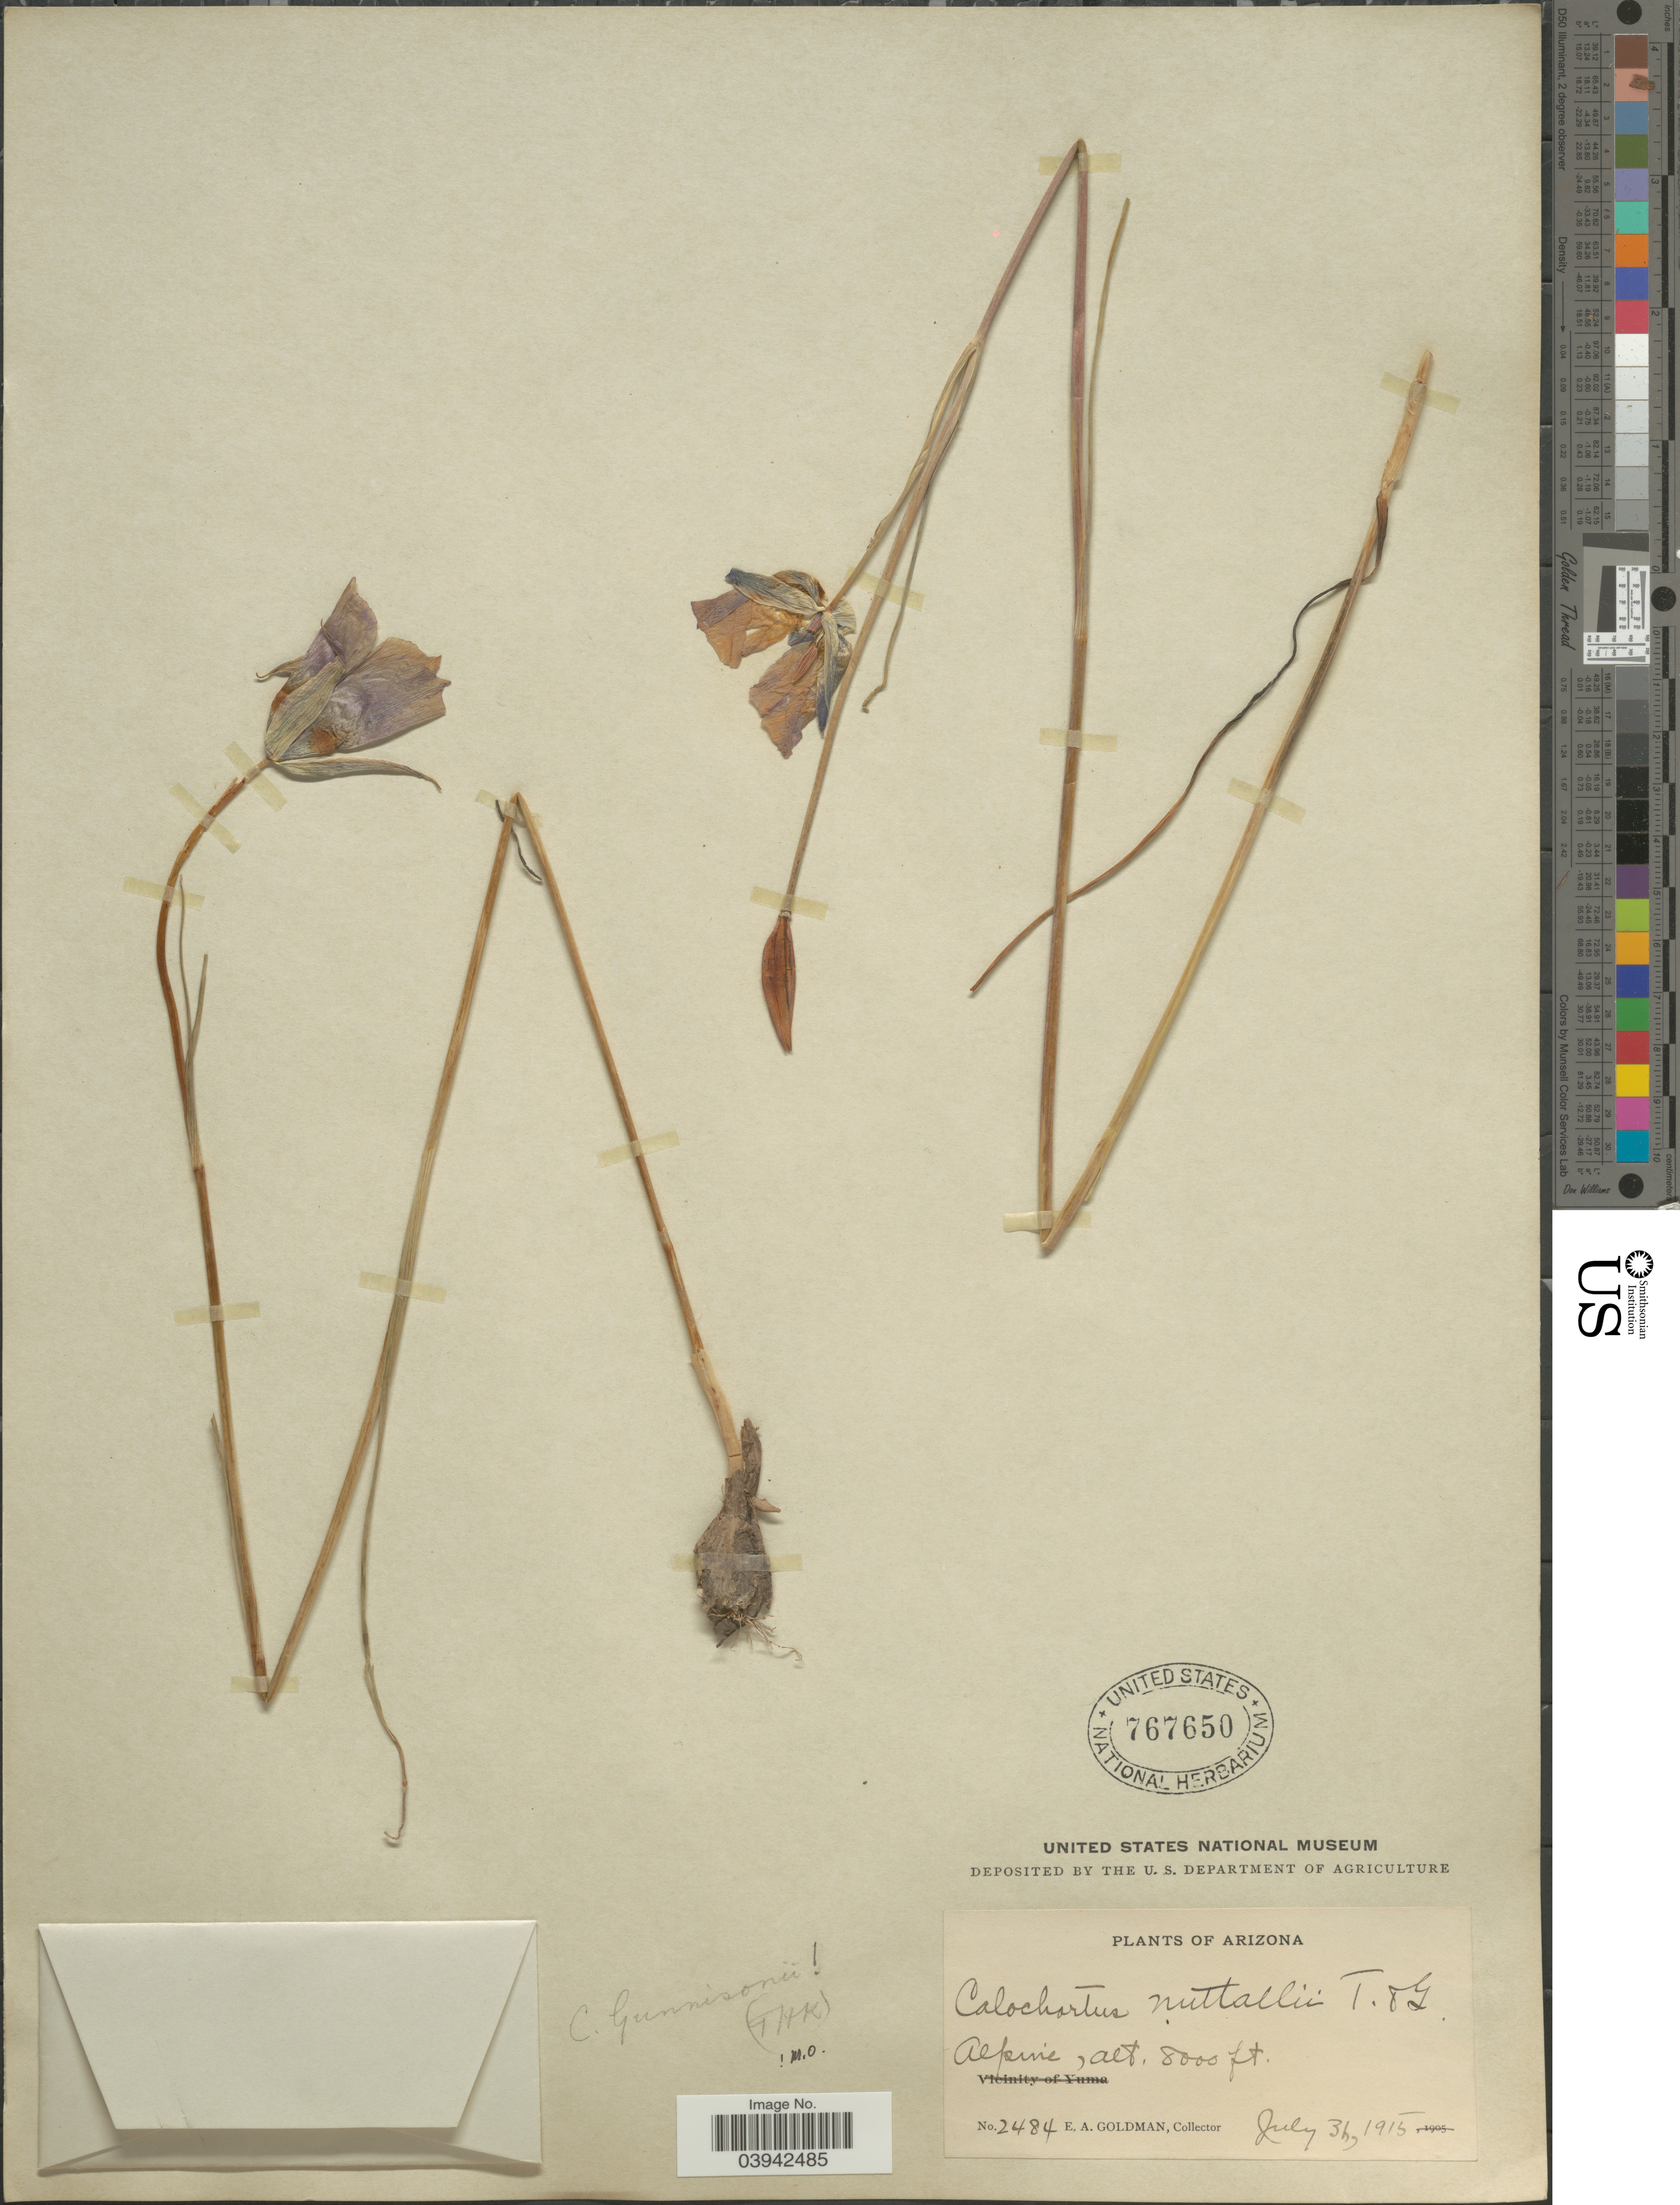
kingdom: Plantae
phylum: Tracheophyta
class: Liliopsida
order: Liliales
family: Liliaceae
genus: Calochortus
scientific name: Calochortus gunnisonii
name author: S. Watson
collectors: E. A. Goldman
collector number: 2484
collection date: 1915-07-31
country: United States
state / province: Arizona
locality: Alpine.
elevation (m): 2438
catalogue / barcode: US 767650